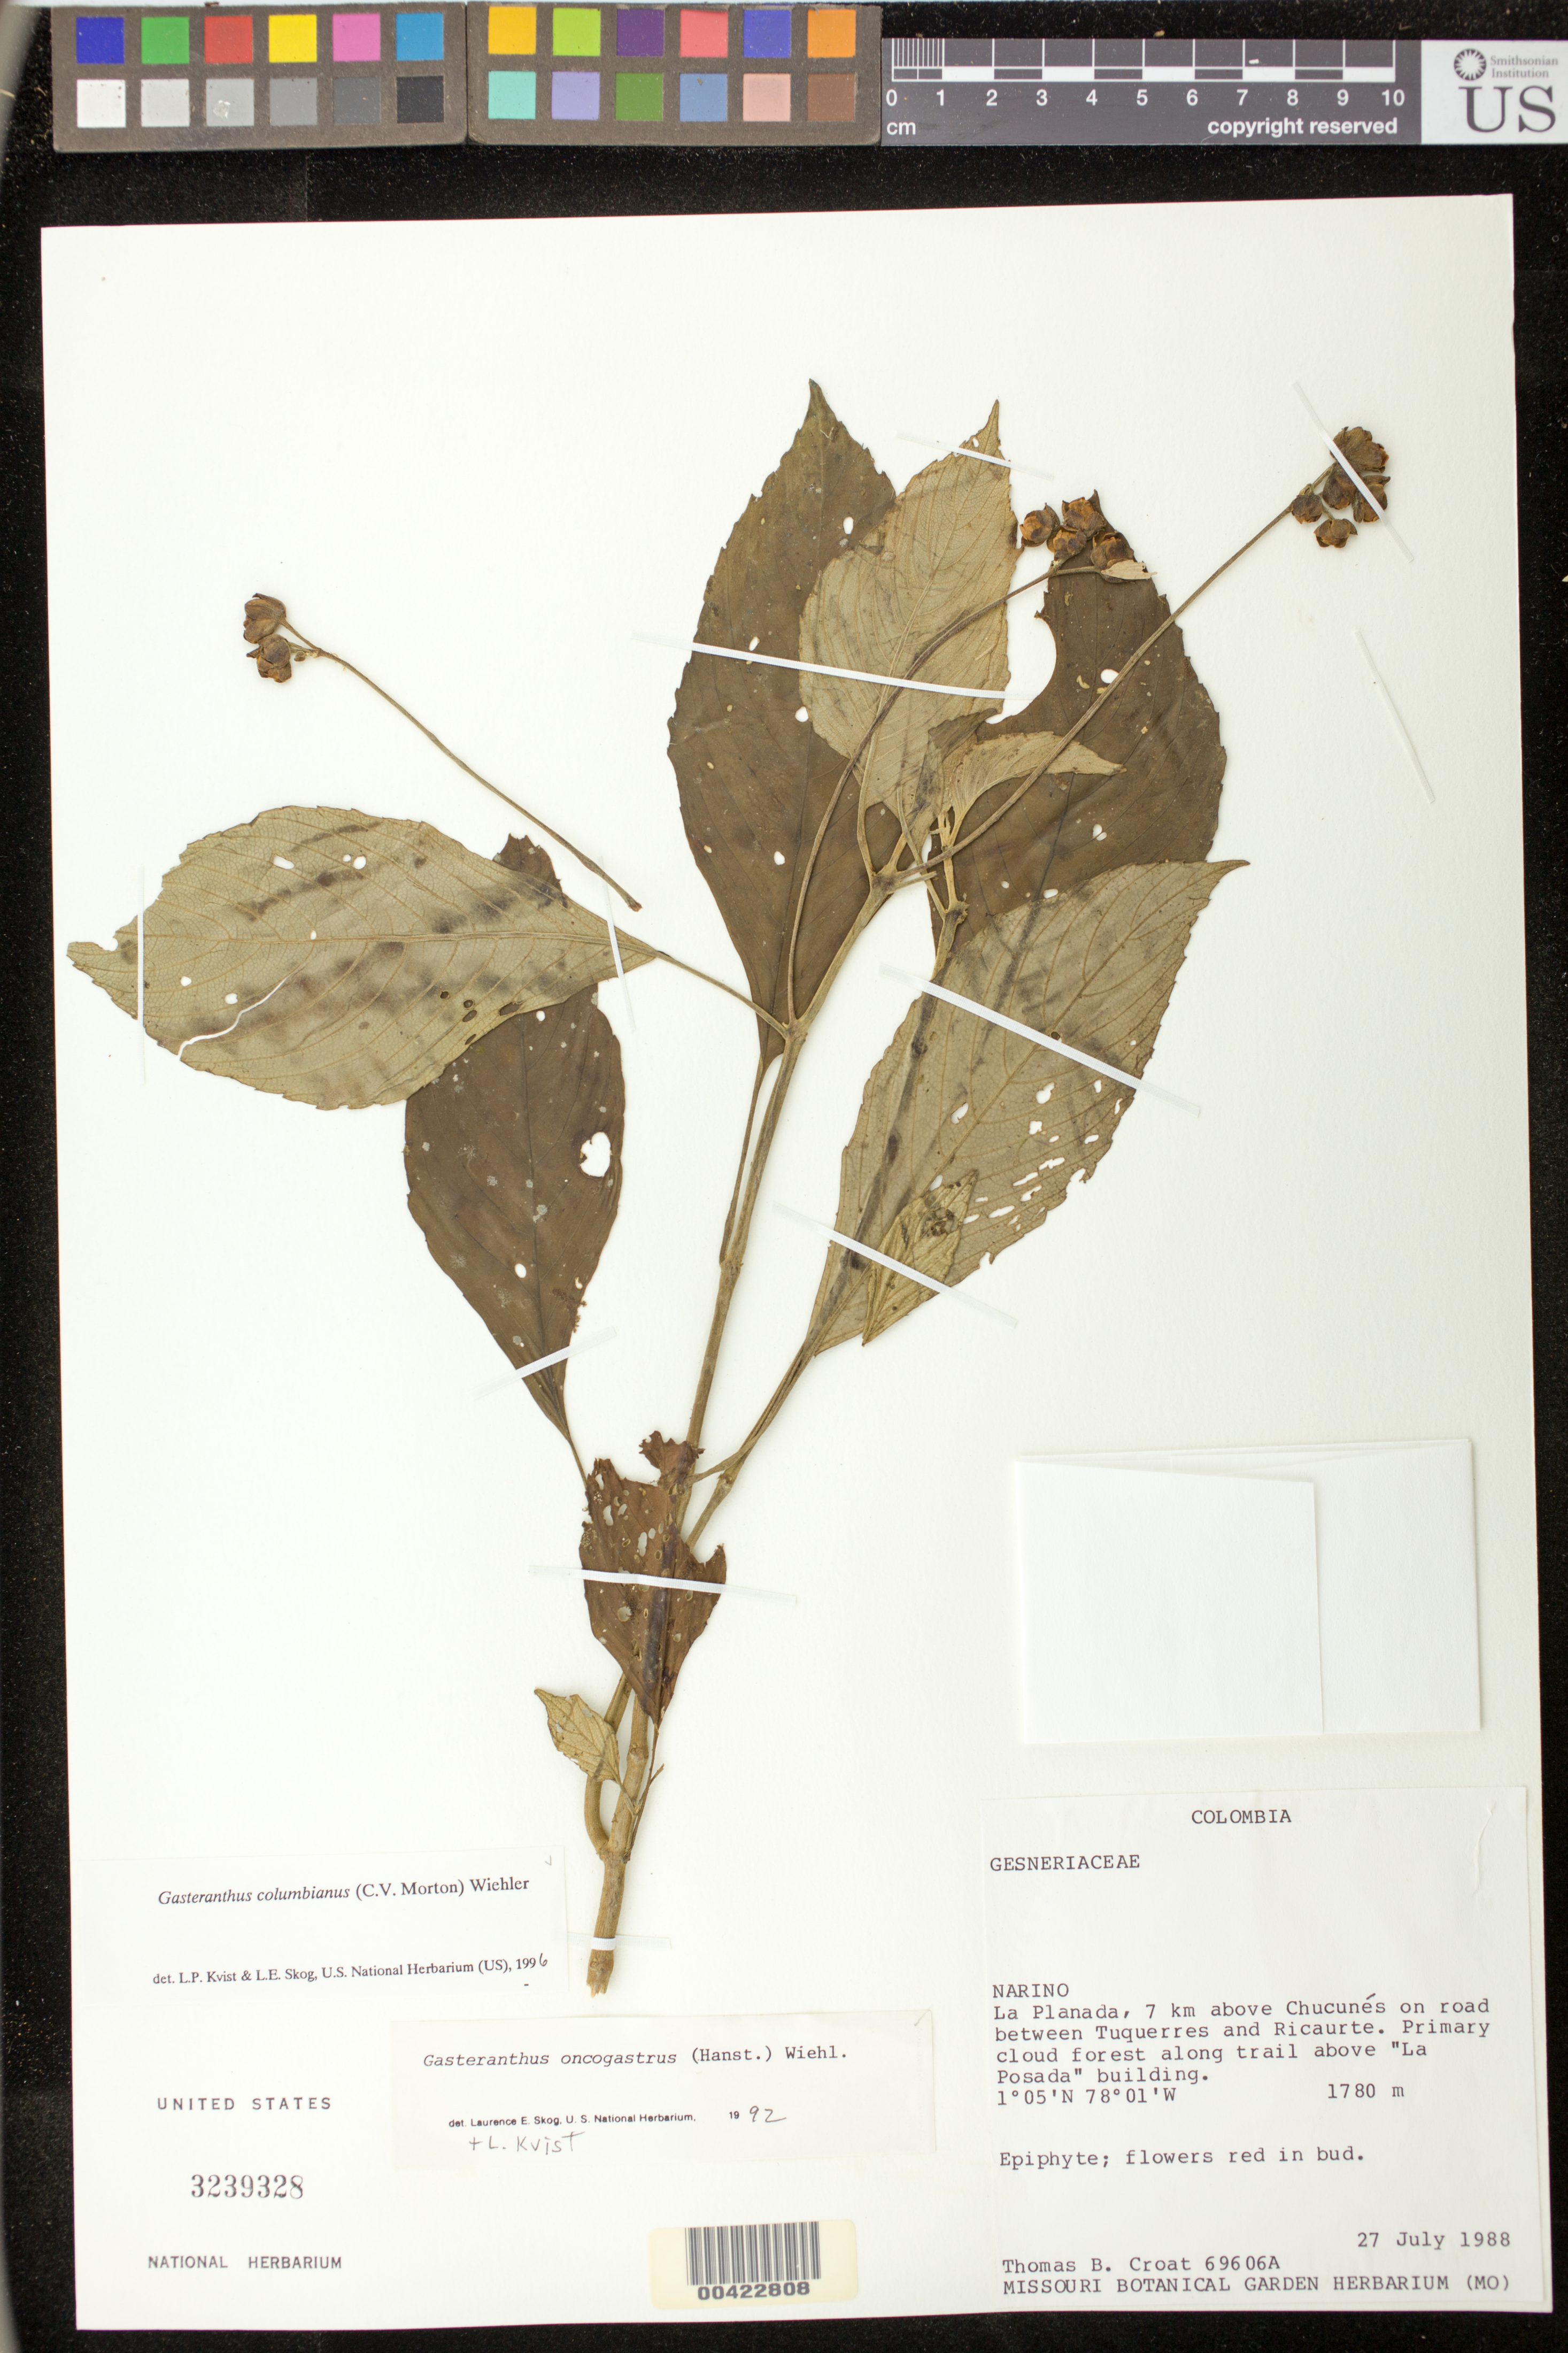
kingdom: Plantae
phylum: Tracheophyta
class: Magnoliopsida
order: Lamiales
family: Gesneriaceae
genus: Gasteranthus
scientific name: Gasteranthus columbianus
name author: (C.V. Morton) Wiehler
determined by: Skog, Laurence E.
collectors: T. B. Croat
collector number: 69606 A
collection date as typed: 27 Jul 1988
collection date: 1988-07-27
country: Colombia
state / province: Nariño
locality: La Planada, 7 km above Chucunés on road between Tuquerres and Ricaurte; along trail above "La Posada" building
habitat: Primary cloud forest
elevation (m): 1780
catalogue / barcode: US 3239328